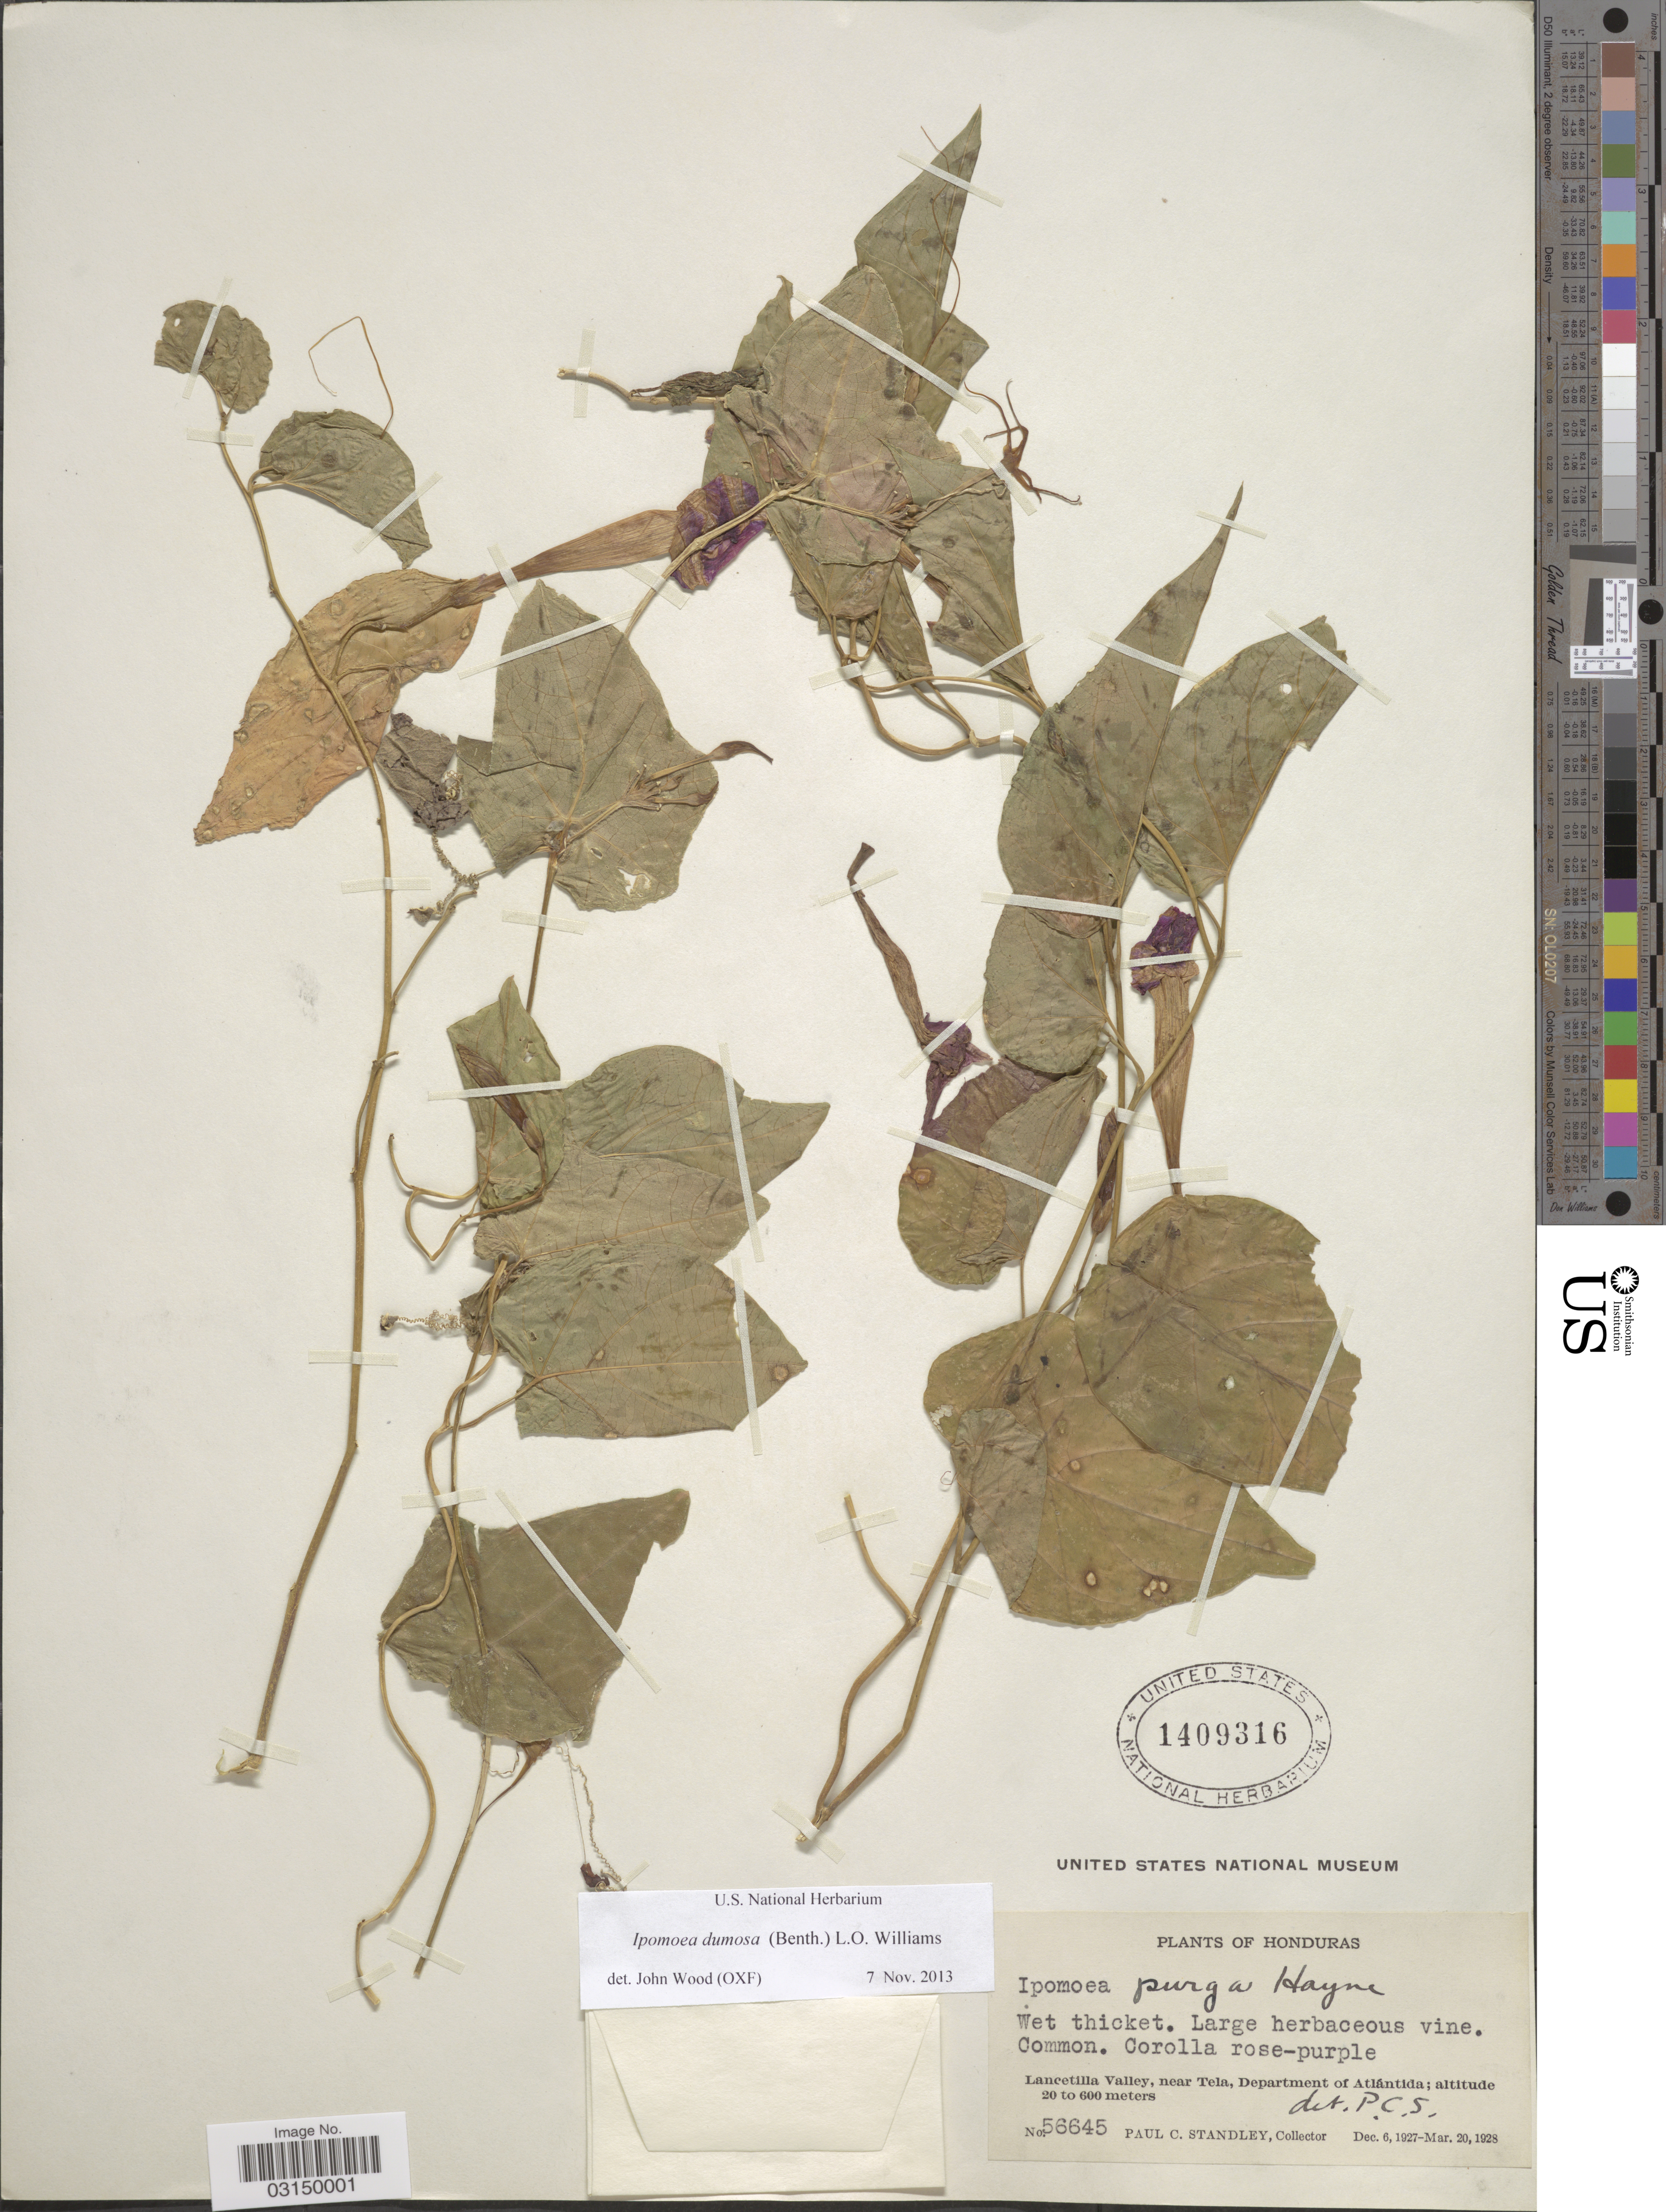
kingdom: Plantae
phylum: Tracheophyta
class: Magnoliopsida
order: Solanales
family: Convolvulaceae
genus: Ipomoea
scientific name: Ipomoea dumosa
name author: (Benth.) L.O. Williams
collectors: P. C. Standley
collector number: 56645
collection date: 1927-12-06/1928-03-20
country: Honduras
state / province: Atlántida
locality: Lancetilla Valley, near Tela, Department of Atlántida.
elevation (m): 20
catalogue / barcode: US 1409316